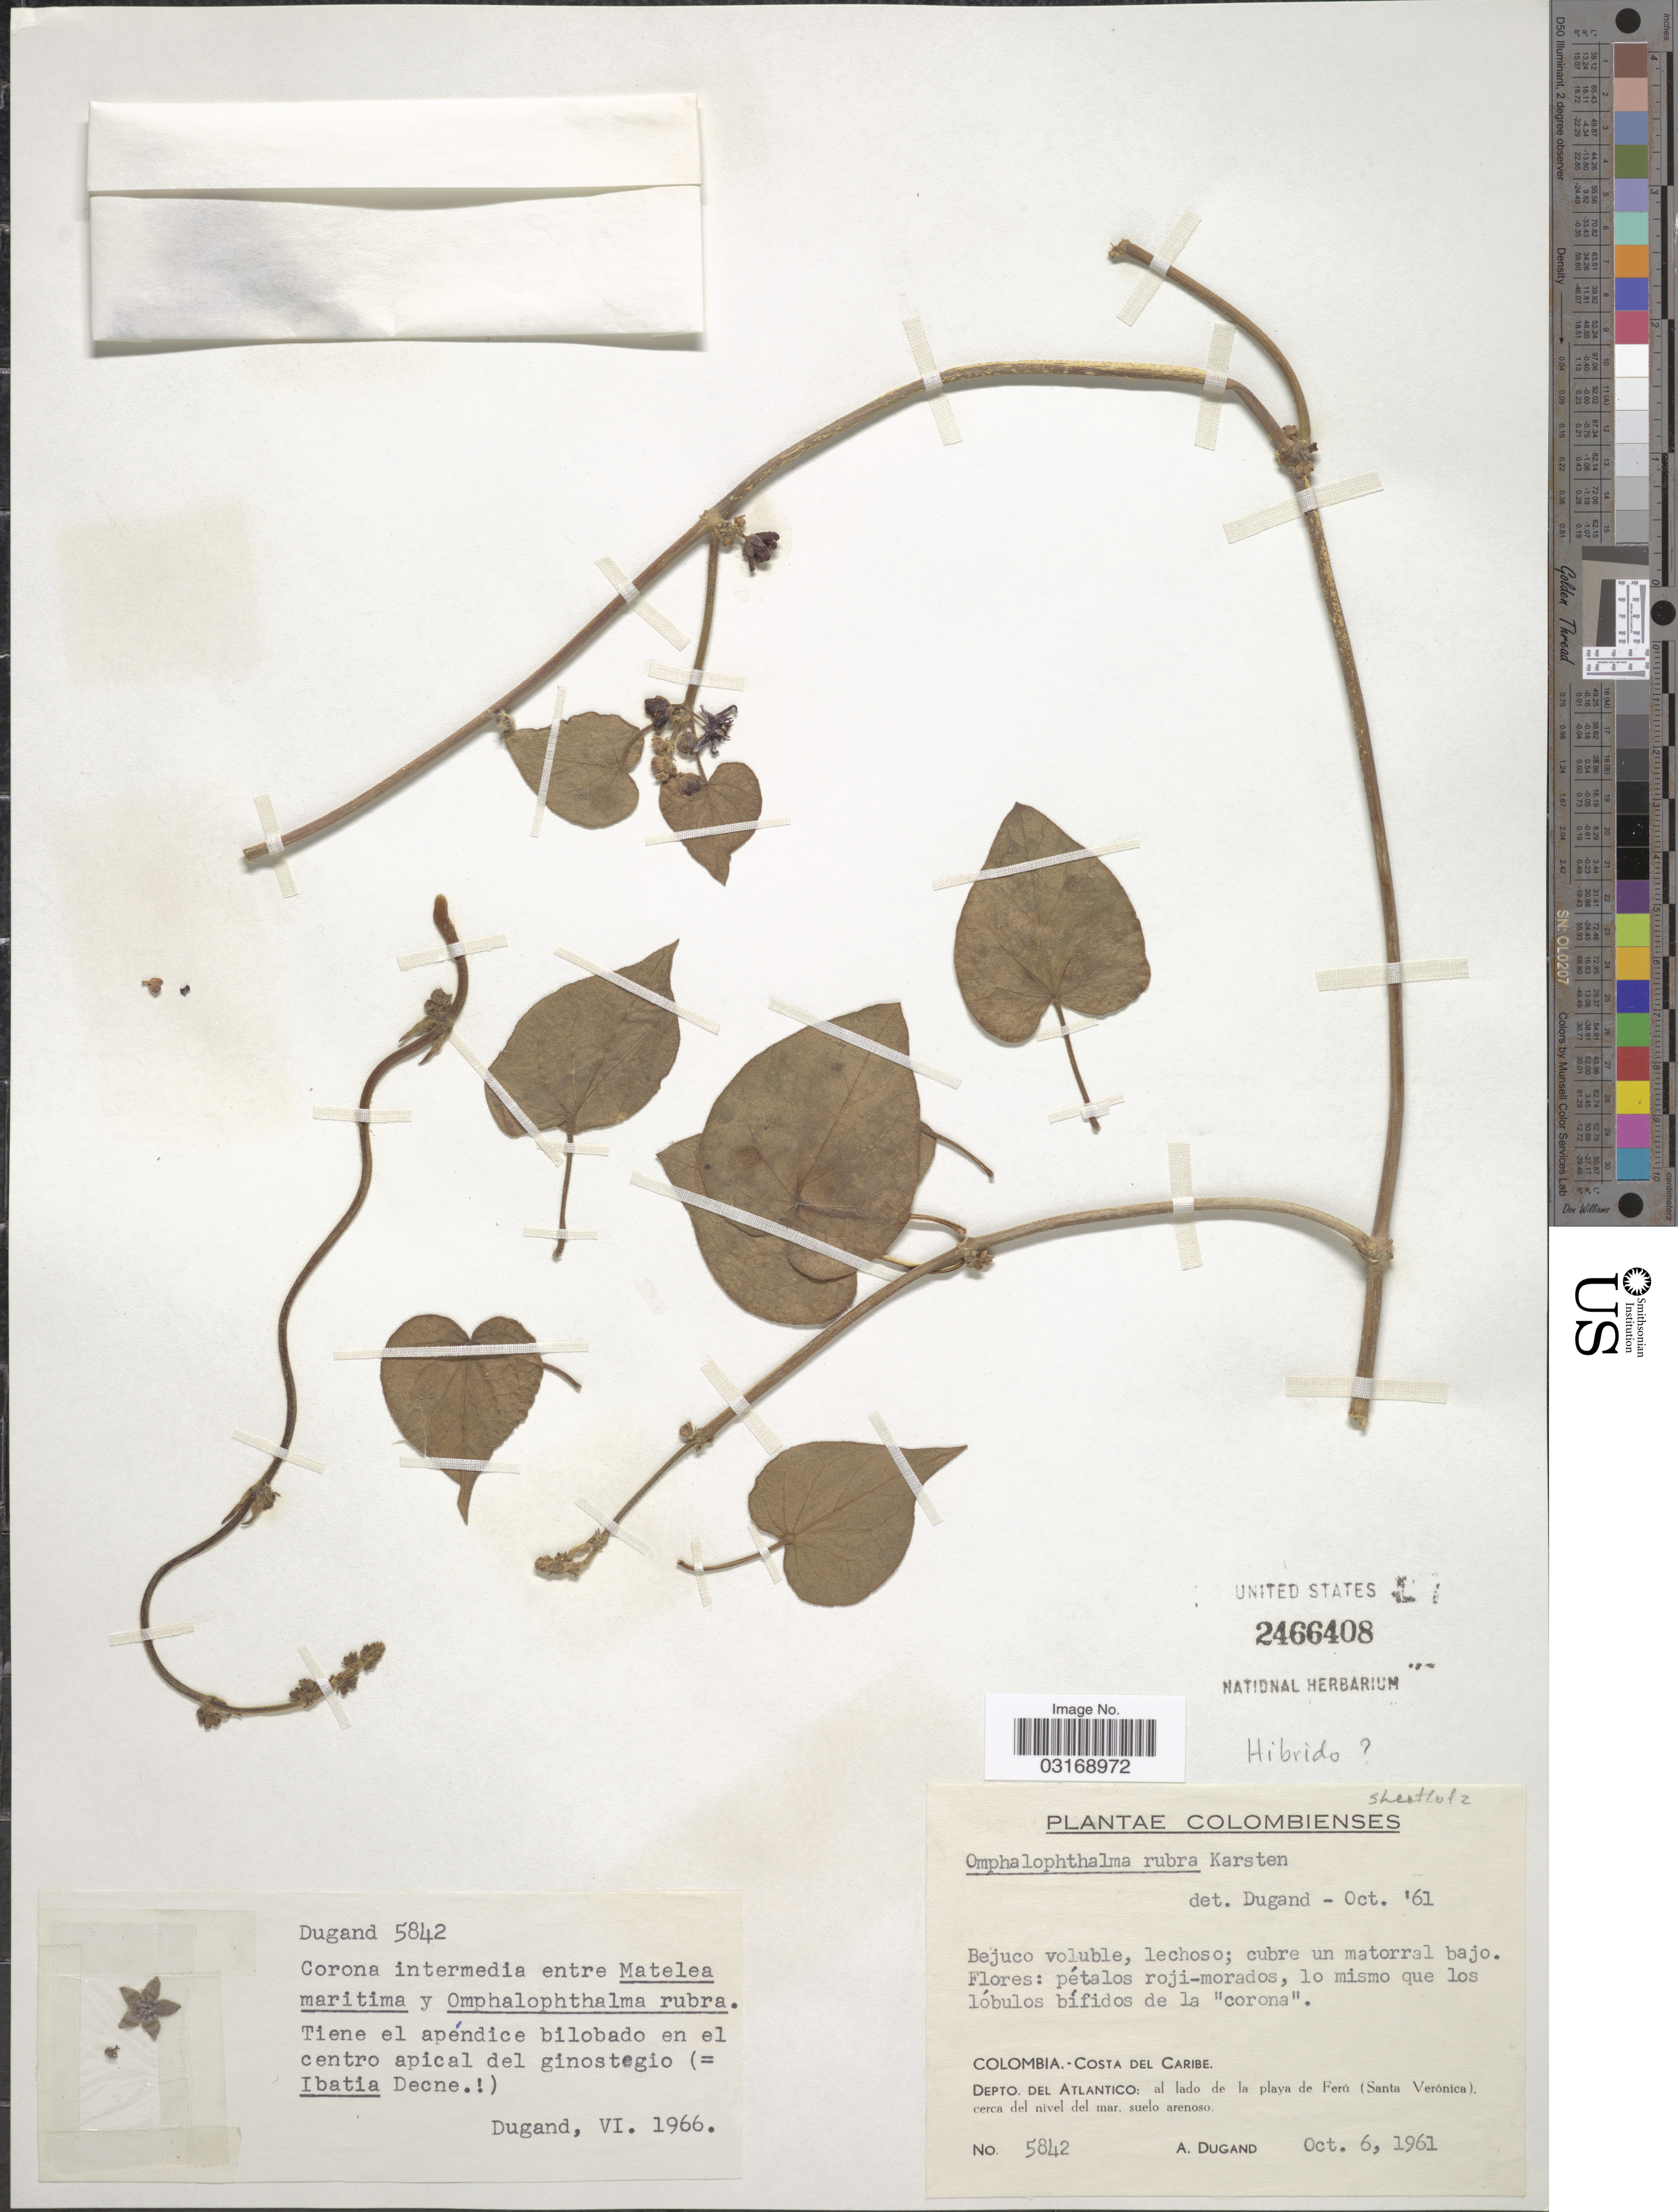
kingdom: Plantae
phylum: Tracheophyta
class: Magnoliopsida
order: Gentianales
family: Apocynaceae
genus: Ibatia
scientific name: Ibatia rubra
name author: (H. Karst.) Morillo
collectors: A. Dugand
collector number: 5842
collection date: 1961-10-06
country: Colombia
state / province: Atlántico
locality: Costa del Caribe. Depto. del Atlantico: al lado de la playa de Ferú (Santa Verónica).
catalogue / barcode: US 2466408